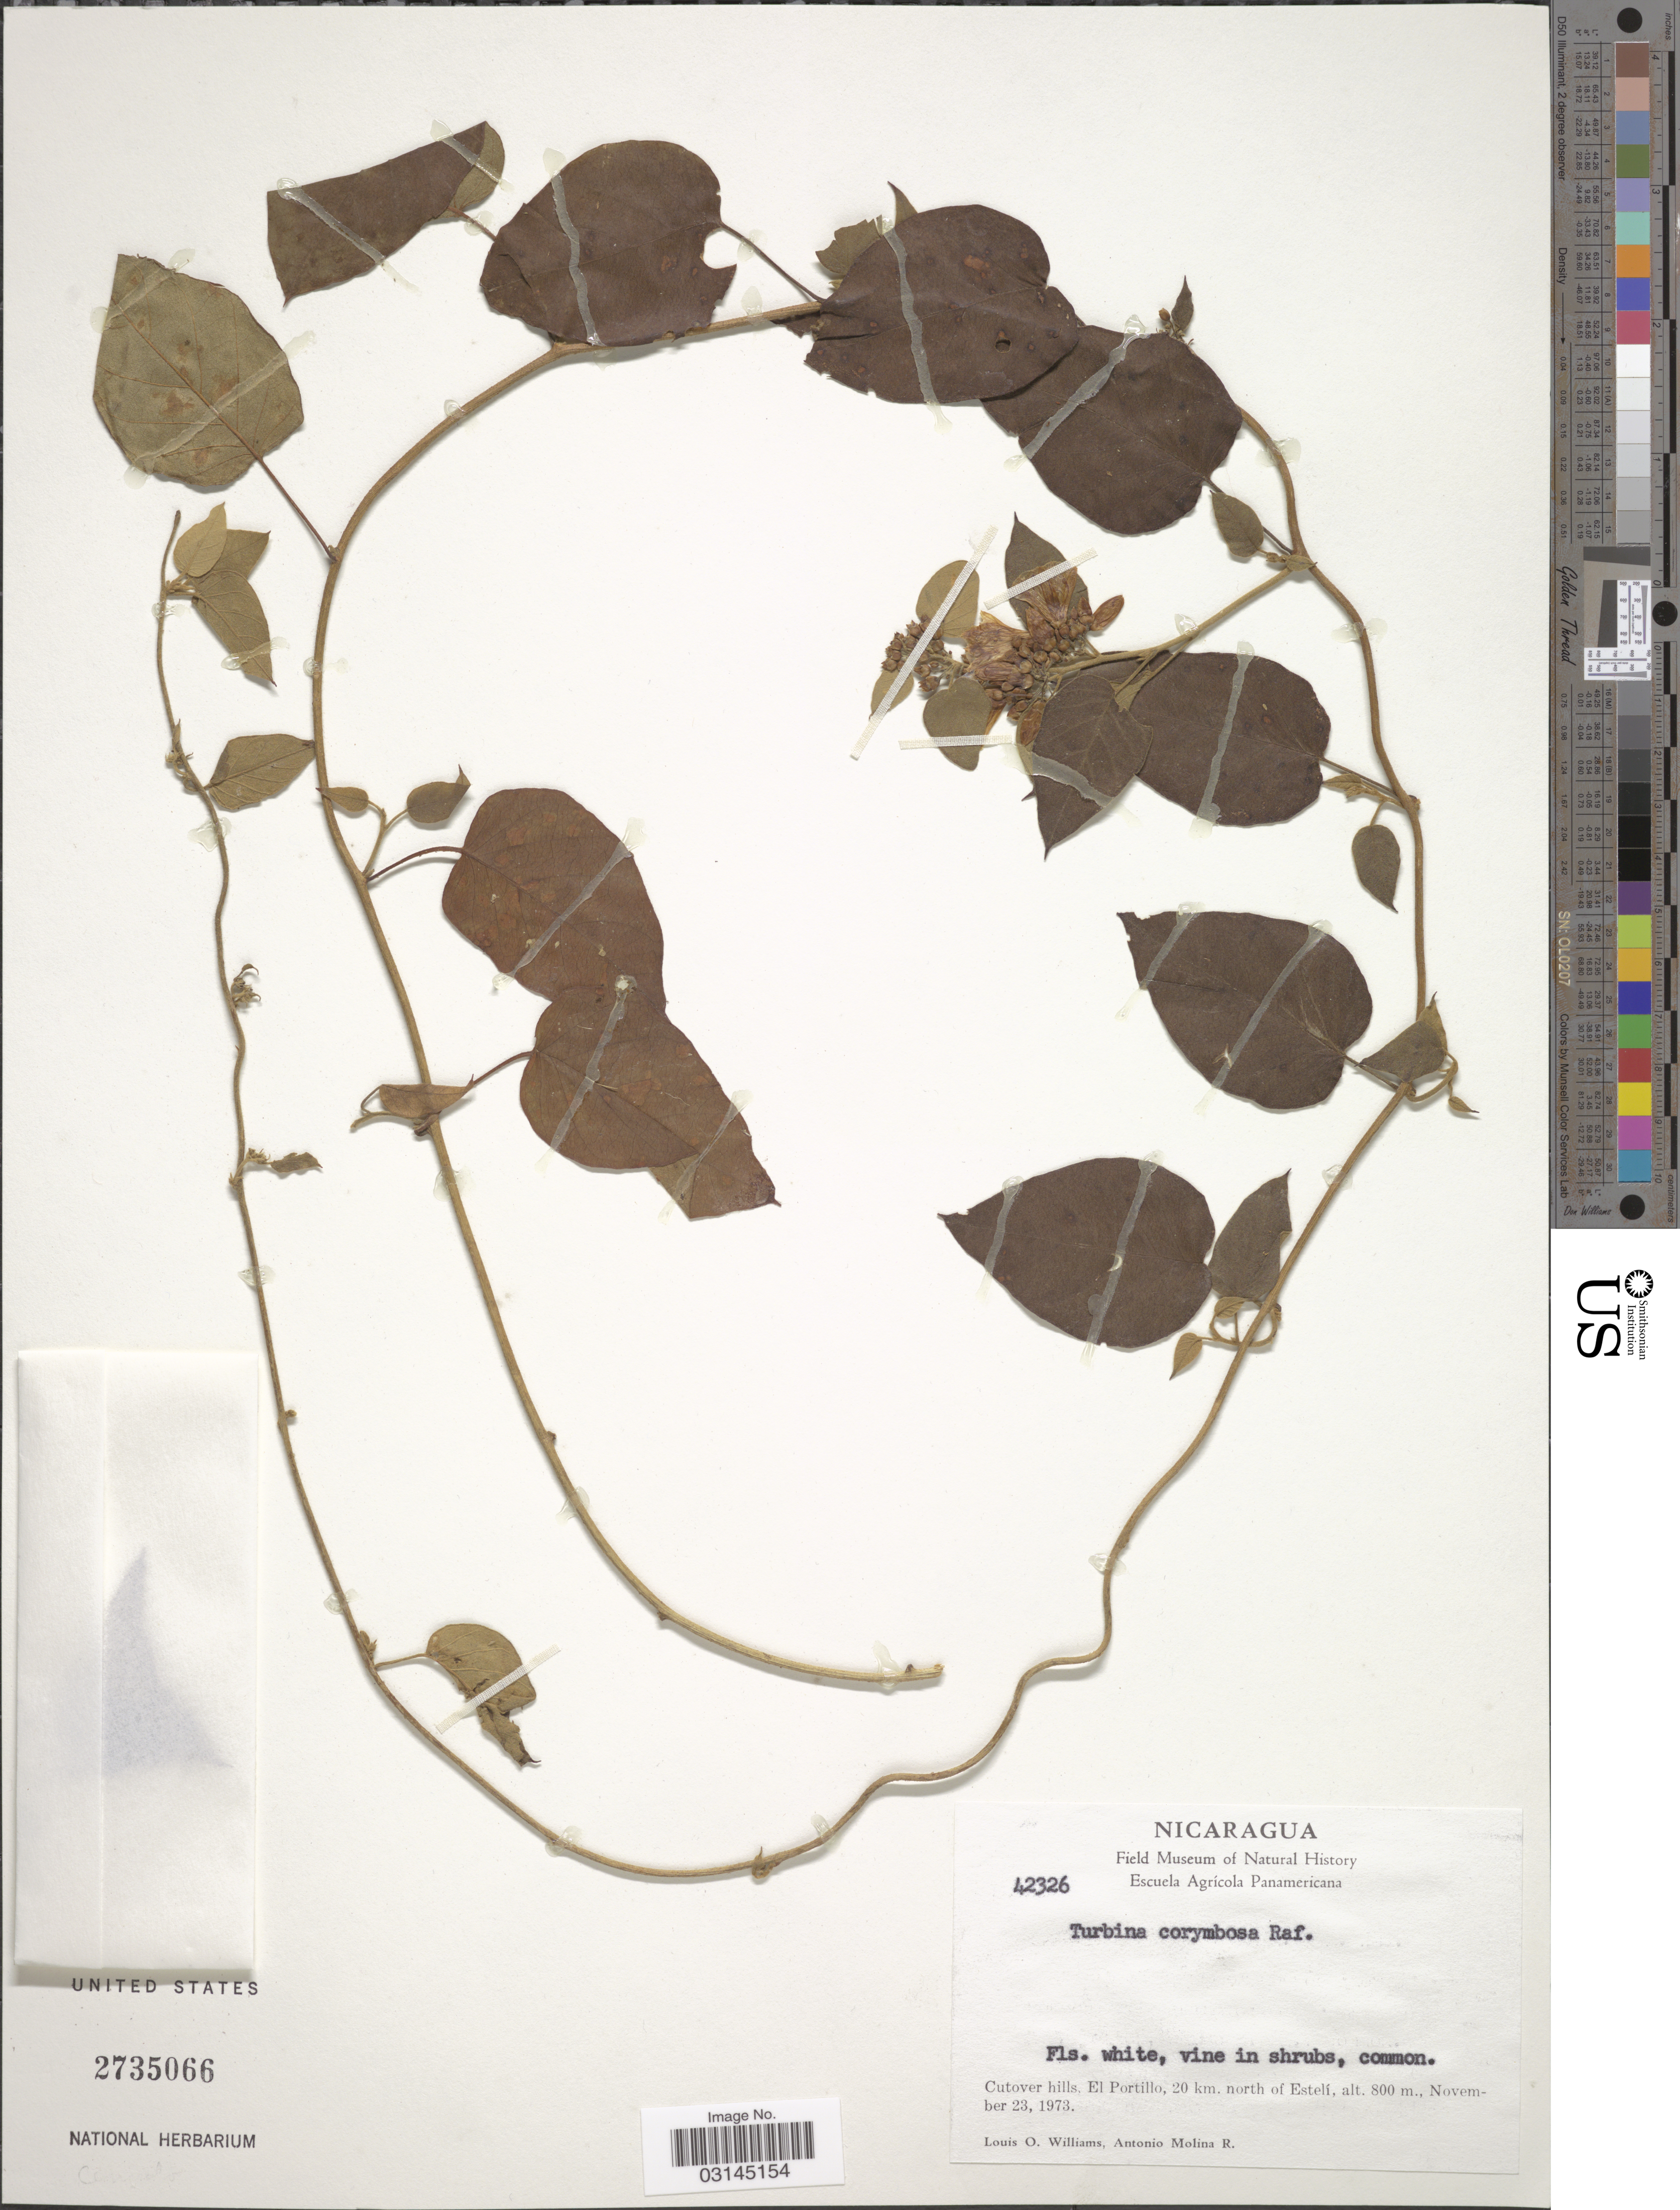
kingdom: Plantae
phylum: Tracheophyta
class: Magnoliopsida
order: Solanales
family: Convolvulaceae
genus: Convolvulus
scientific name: Convolvulus nodiflorus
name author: Desr.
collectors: L. O. Williams & A. Molina R.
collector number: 42326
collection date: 1973-11-23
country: Nicaragua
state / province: Esteli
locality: Cutover hills, El Portillo, 20 km. north of Estelí.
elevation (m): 800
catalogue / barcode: US 2735066